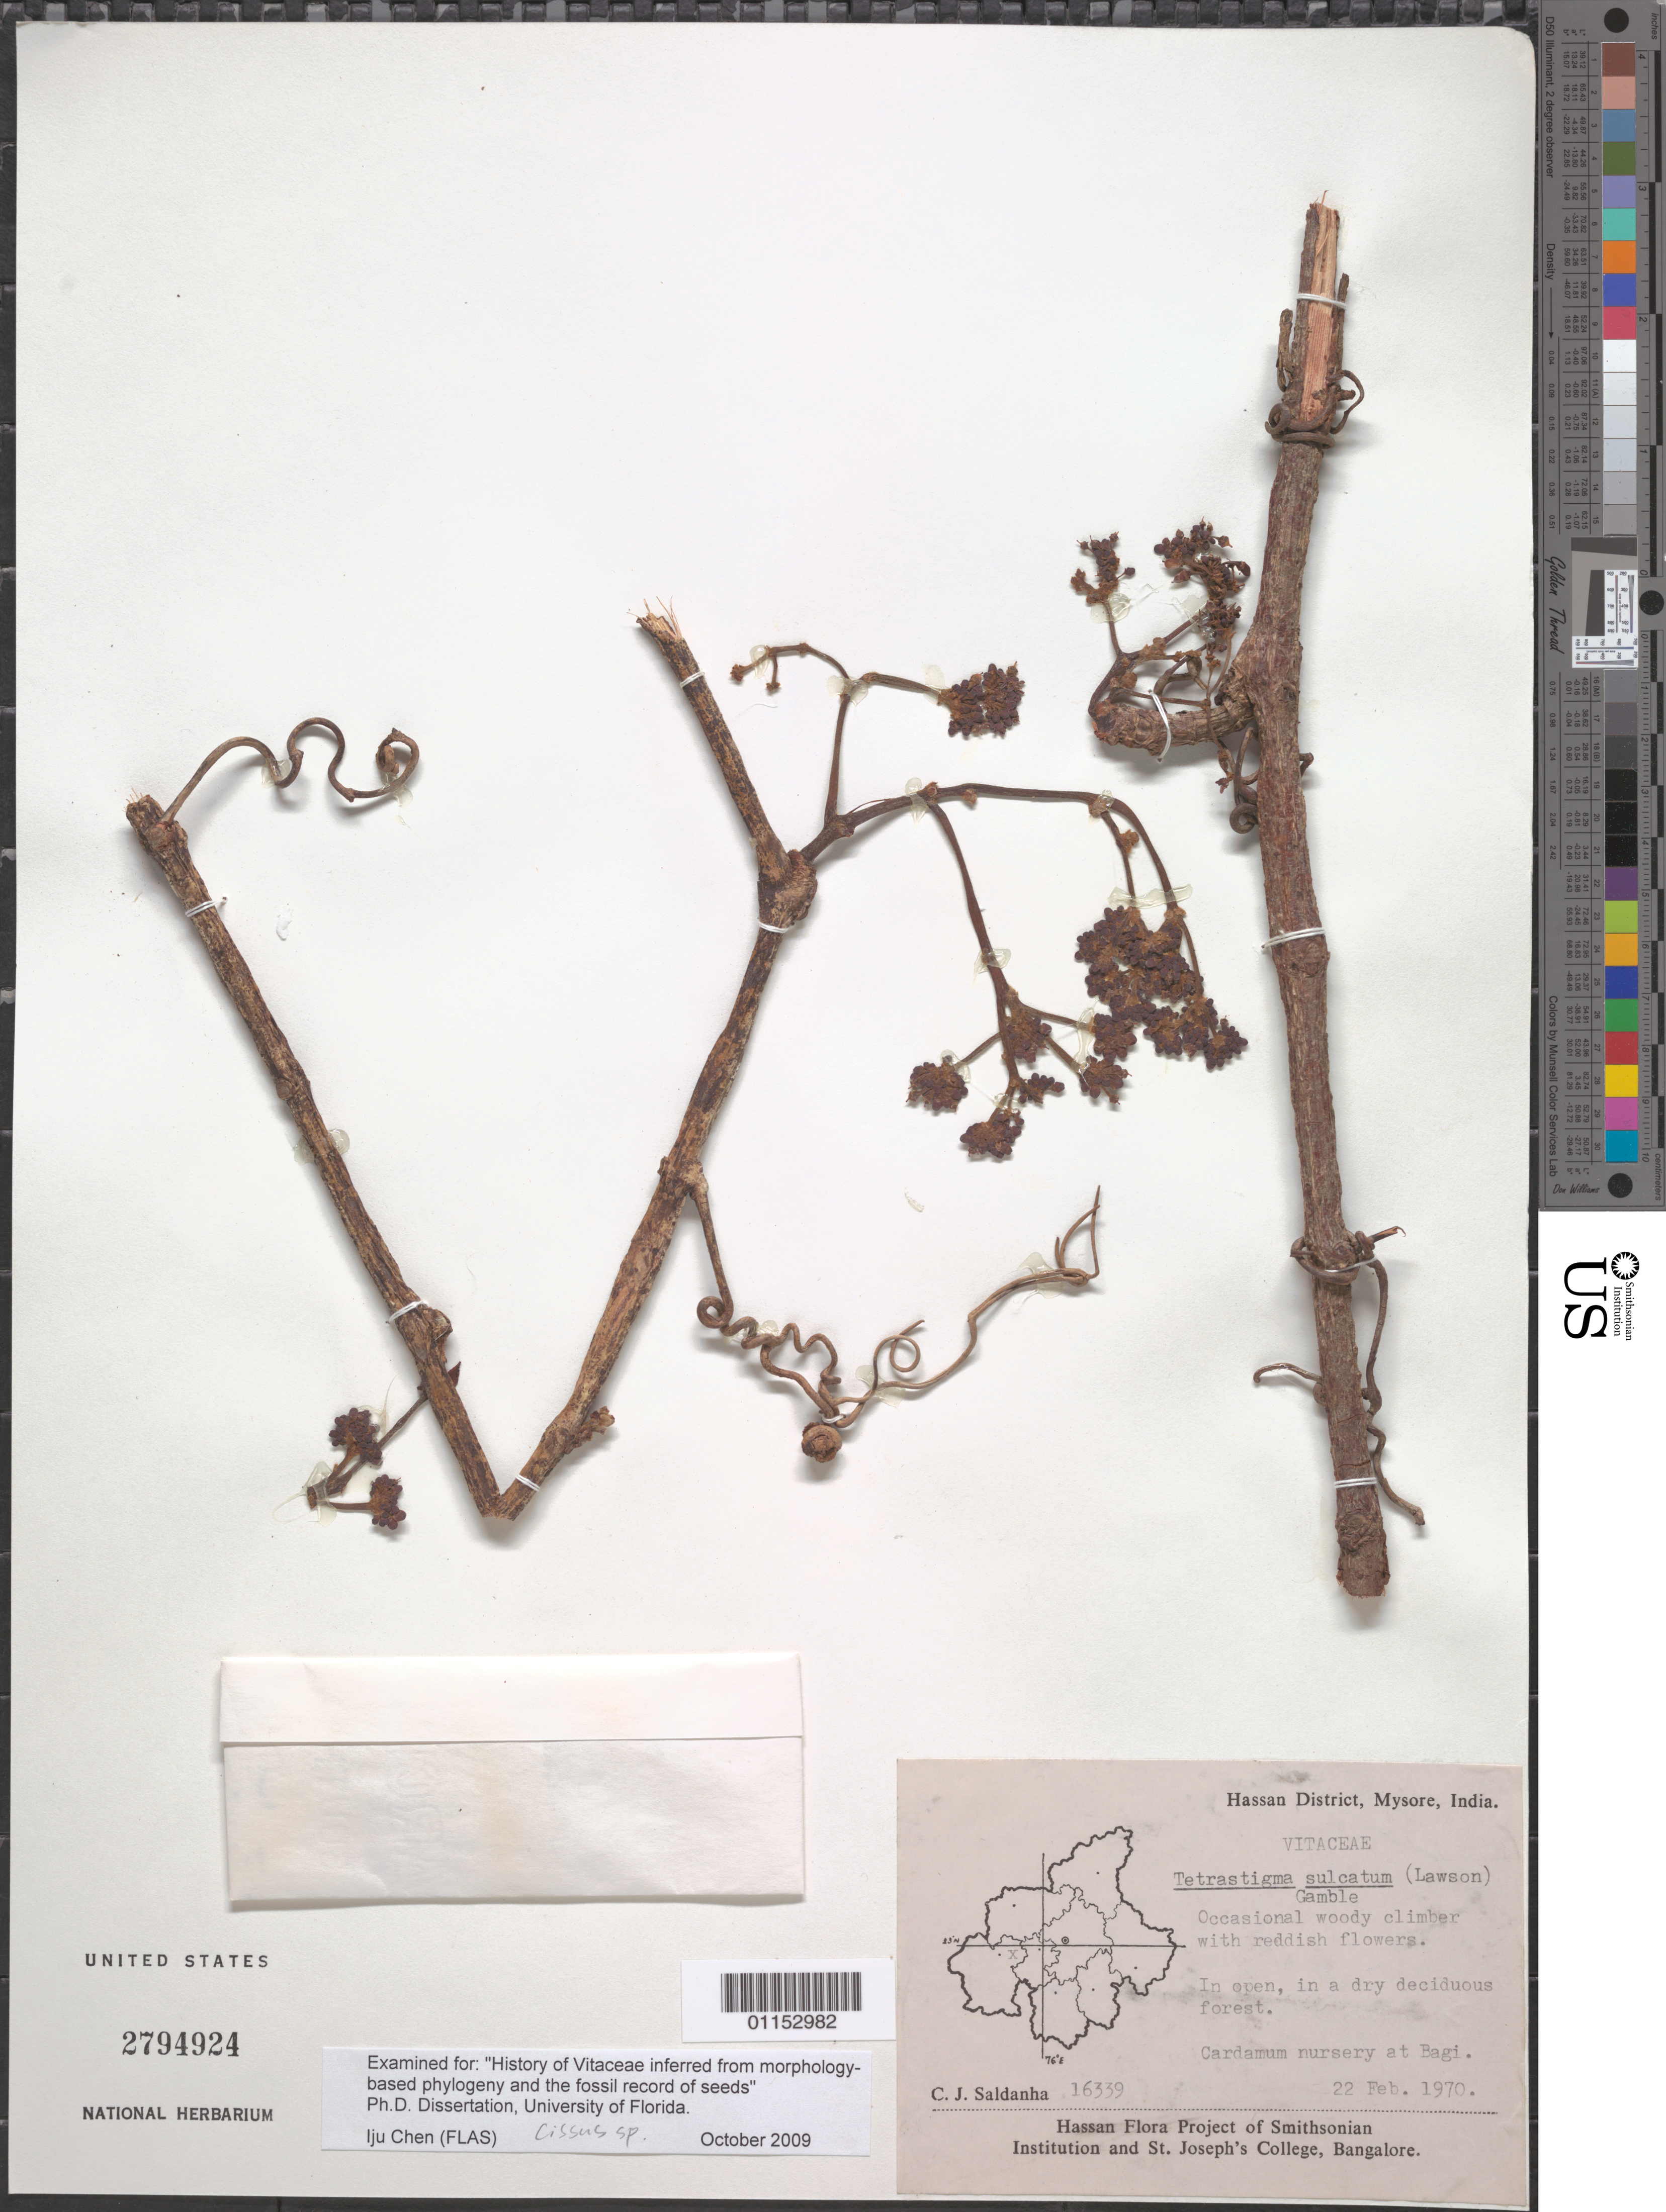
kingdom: Plantae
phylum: Tracheophyta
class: Magnoliopsida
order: Vitales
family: Vitaceae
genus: Cissus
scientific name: Cissus sp.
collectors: C. J. Saldanha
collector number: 16339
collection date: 1970-02-22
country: India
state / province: Karnataka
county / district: Mysore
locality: Cardamum nursery at Bagi.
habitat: Occasional woody climber. In open, in a dry deciduous forest.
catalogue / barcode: US 2794924